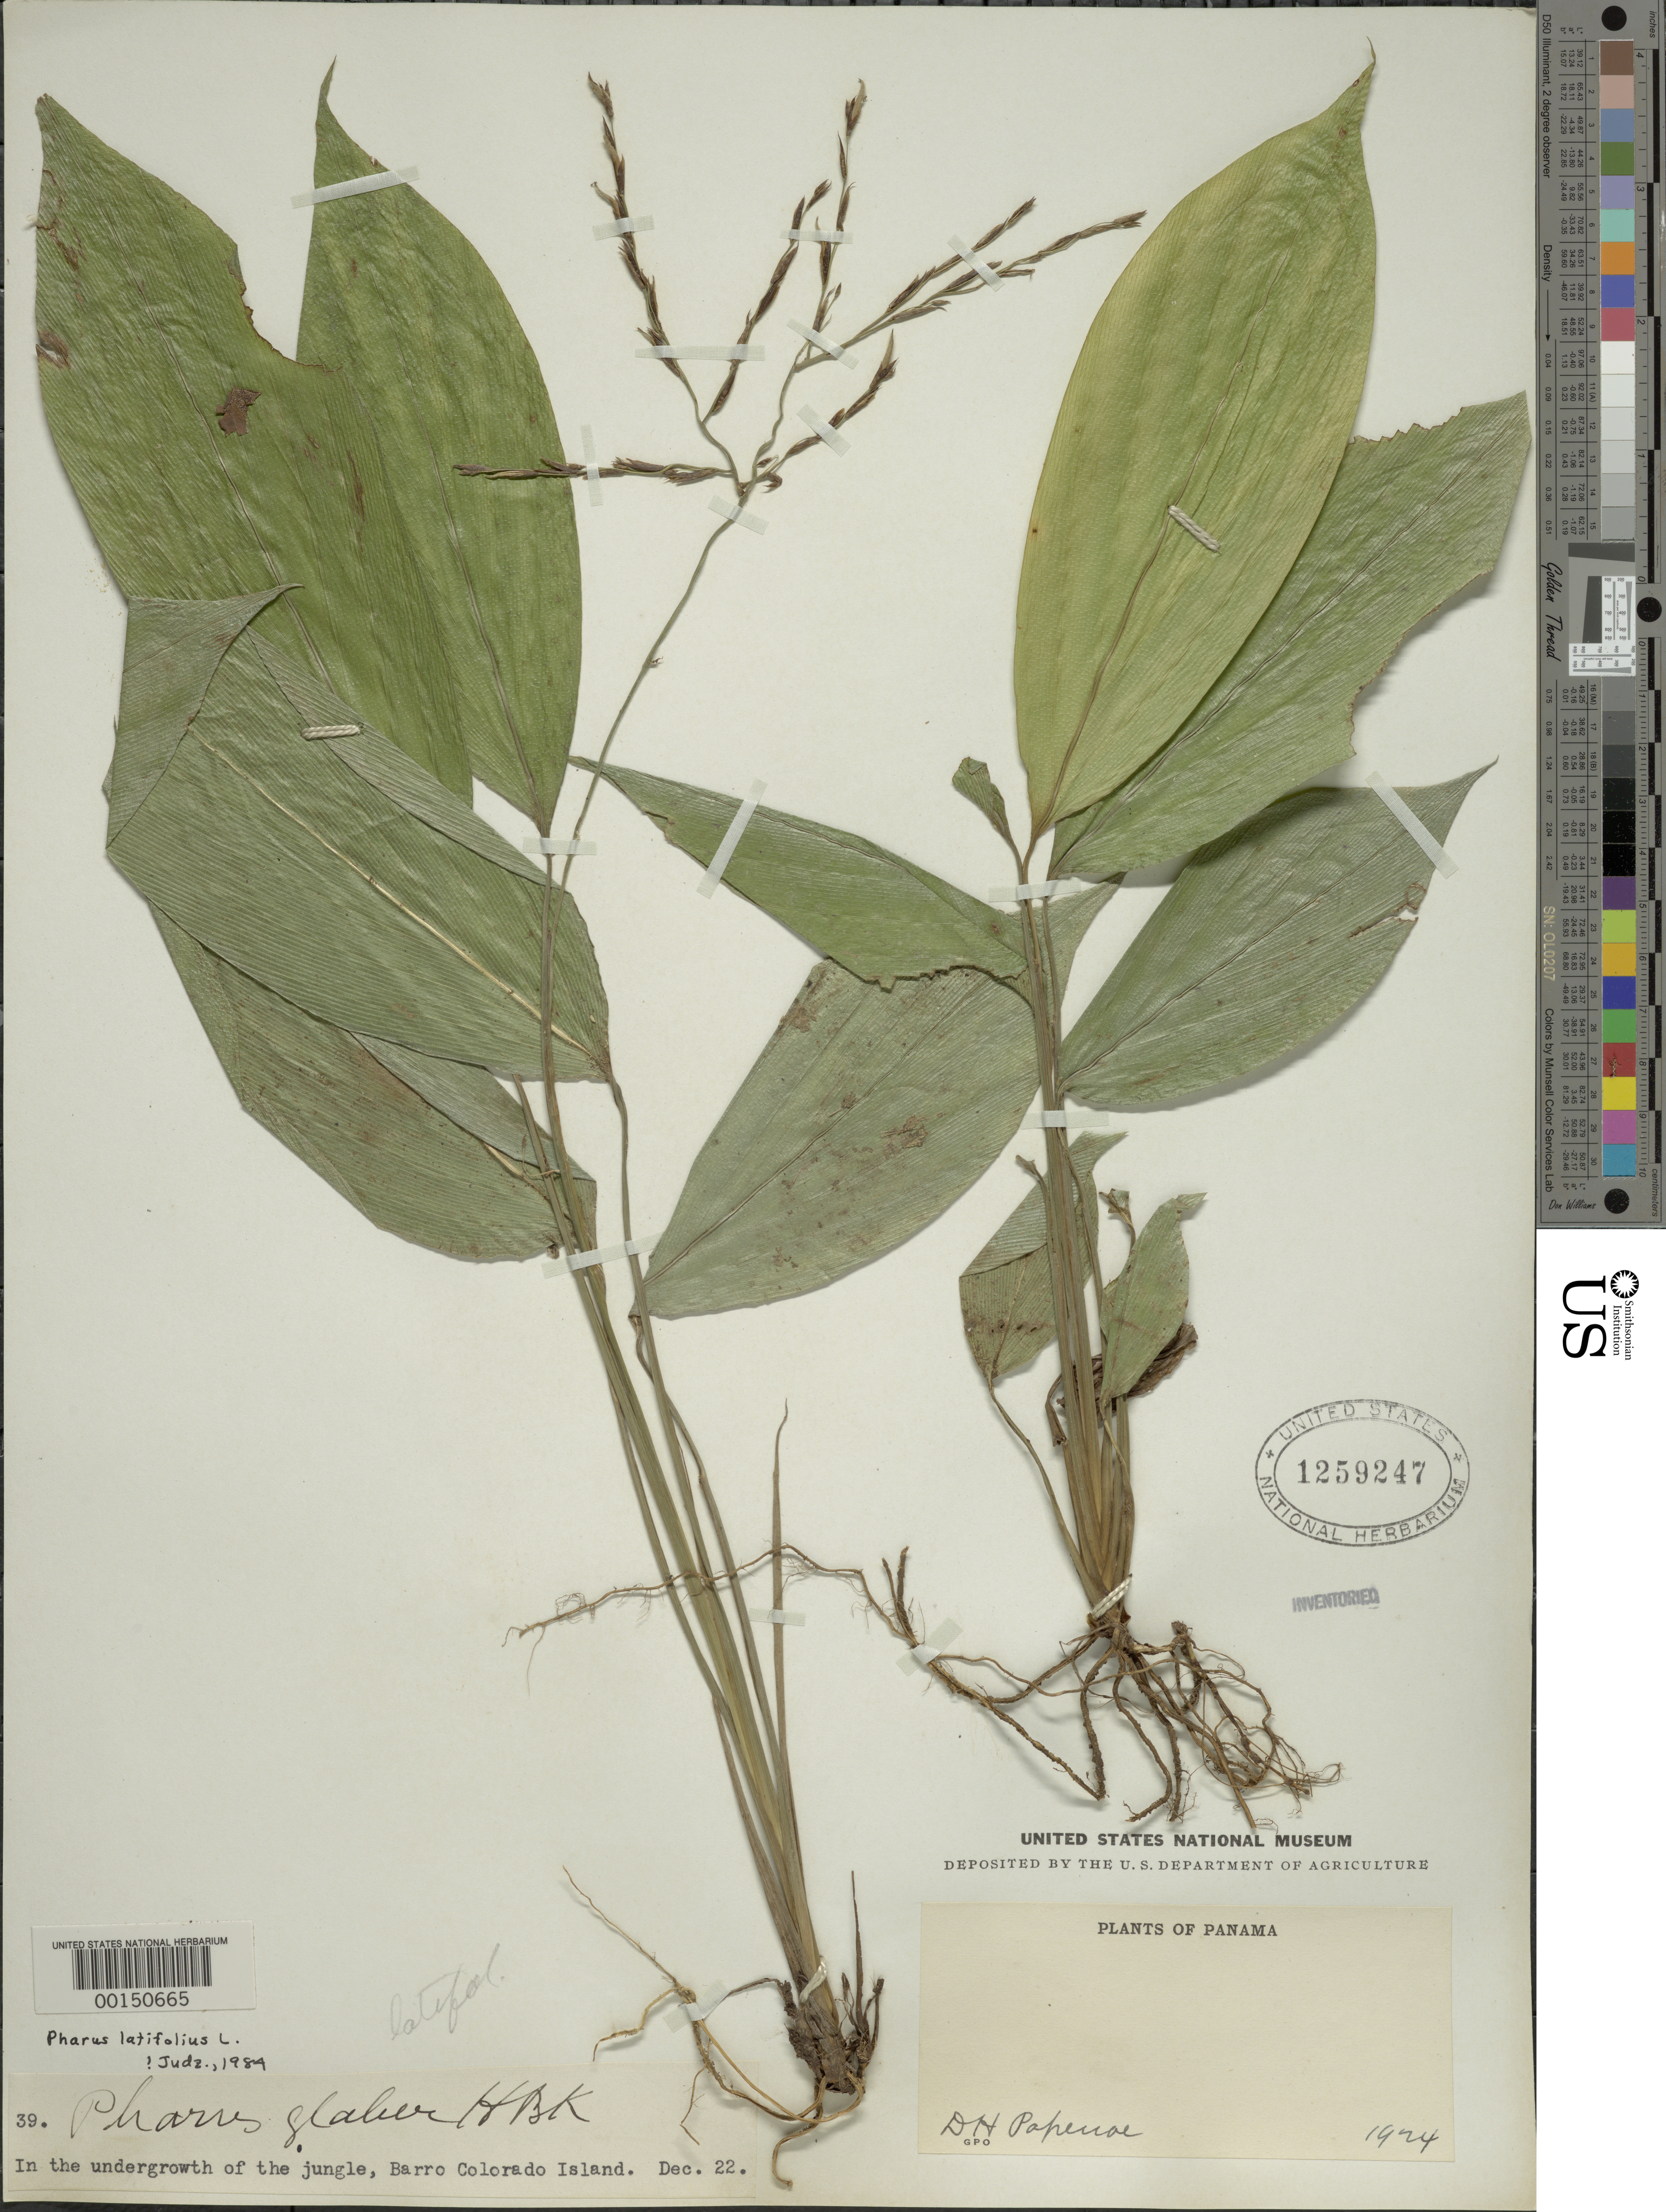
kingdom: Plantae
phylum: Tracheophyta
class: Liliopsida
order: Poales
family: Poaceae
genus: Pharus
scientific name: Pharus latifolius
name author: L.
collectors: D. Popenoe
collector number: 39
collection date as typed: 22 Dec 1924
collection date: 1924-12-22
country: Panama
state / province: Panamá Oeste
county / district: Canal Zone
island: Barro Colorado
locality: Barro Colorado I.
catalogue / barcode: US 1259247